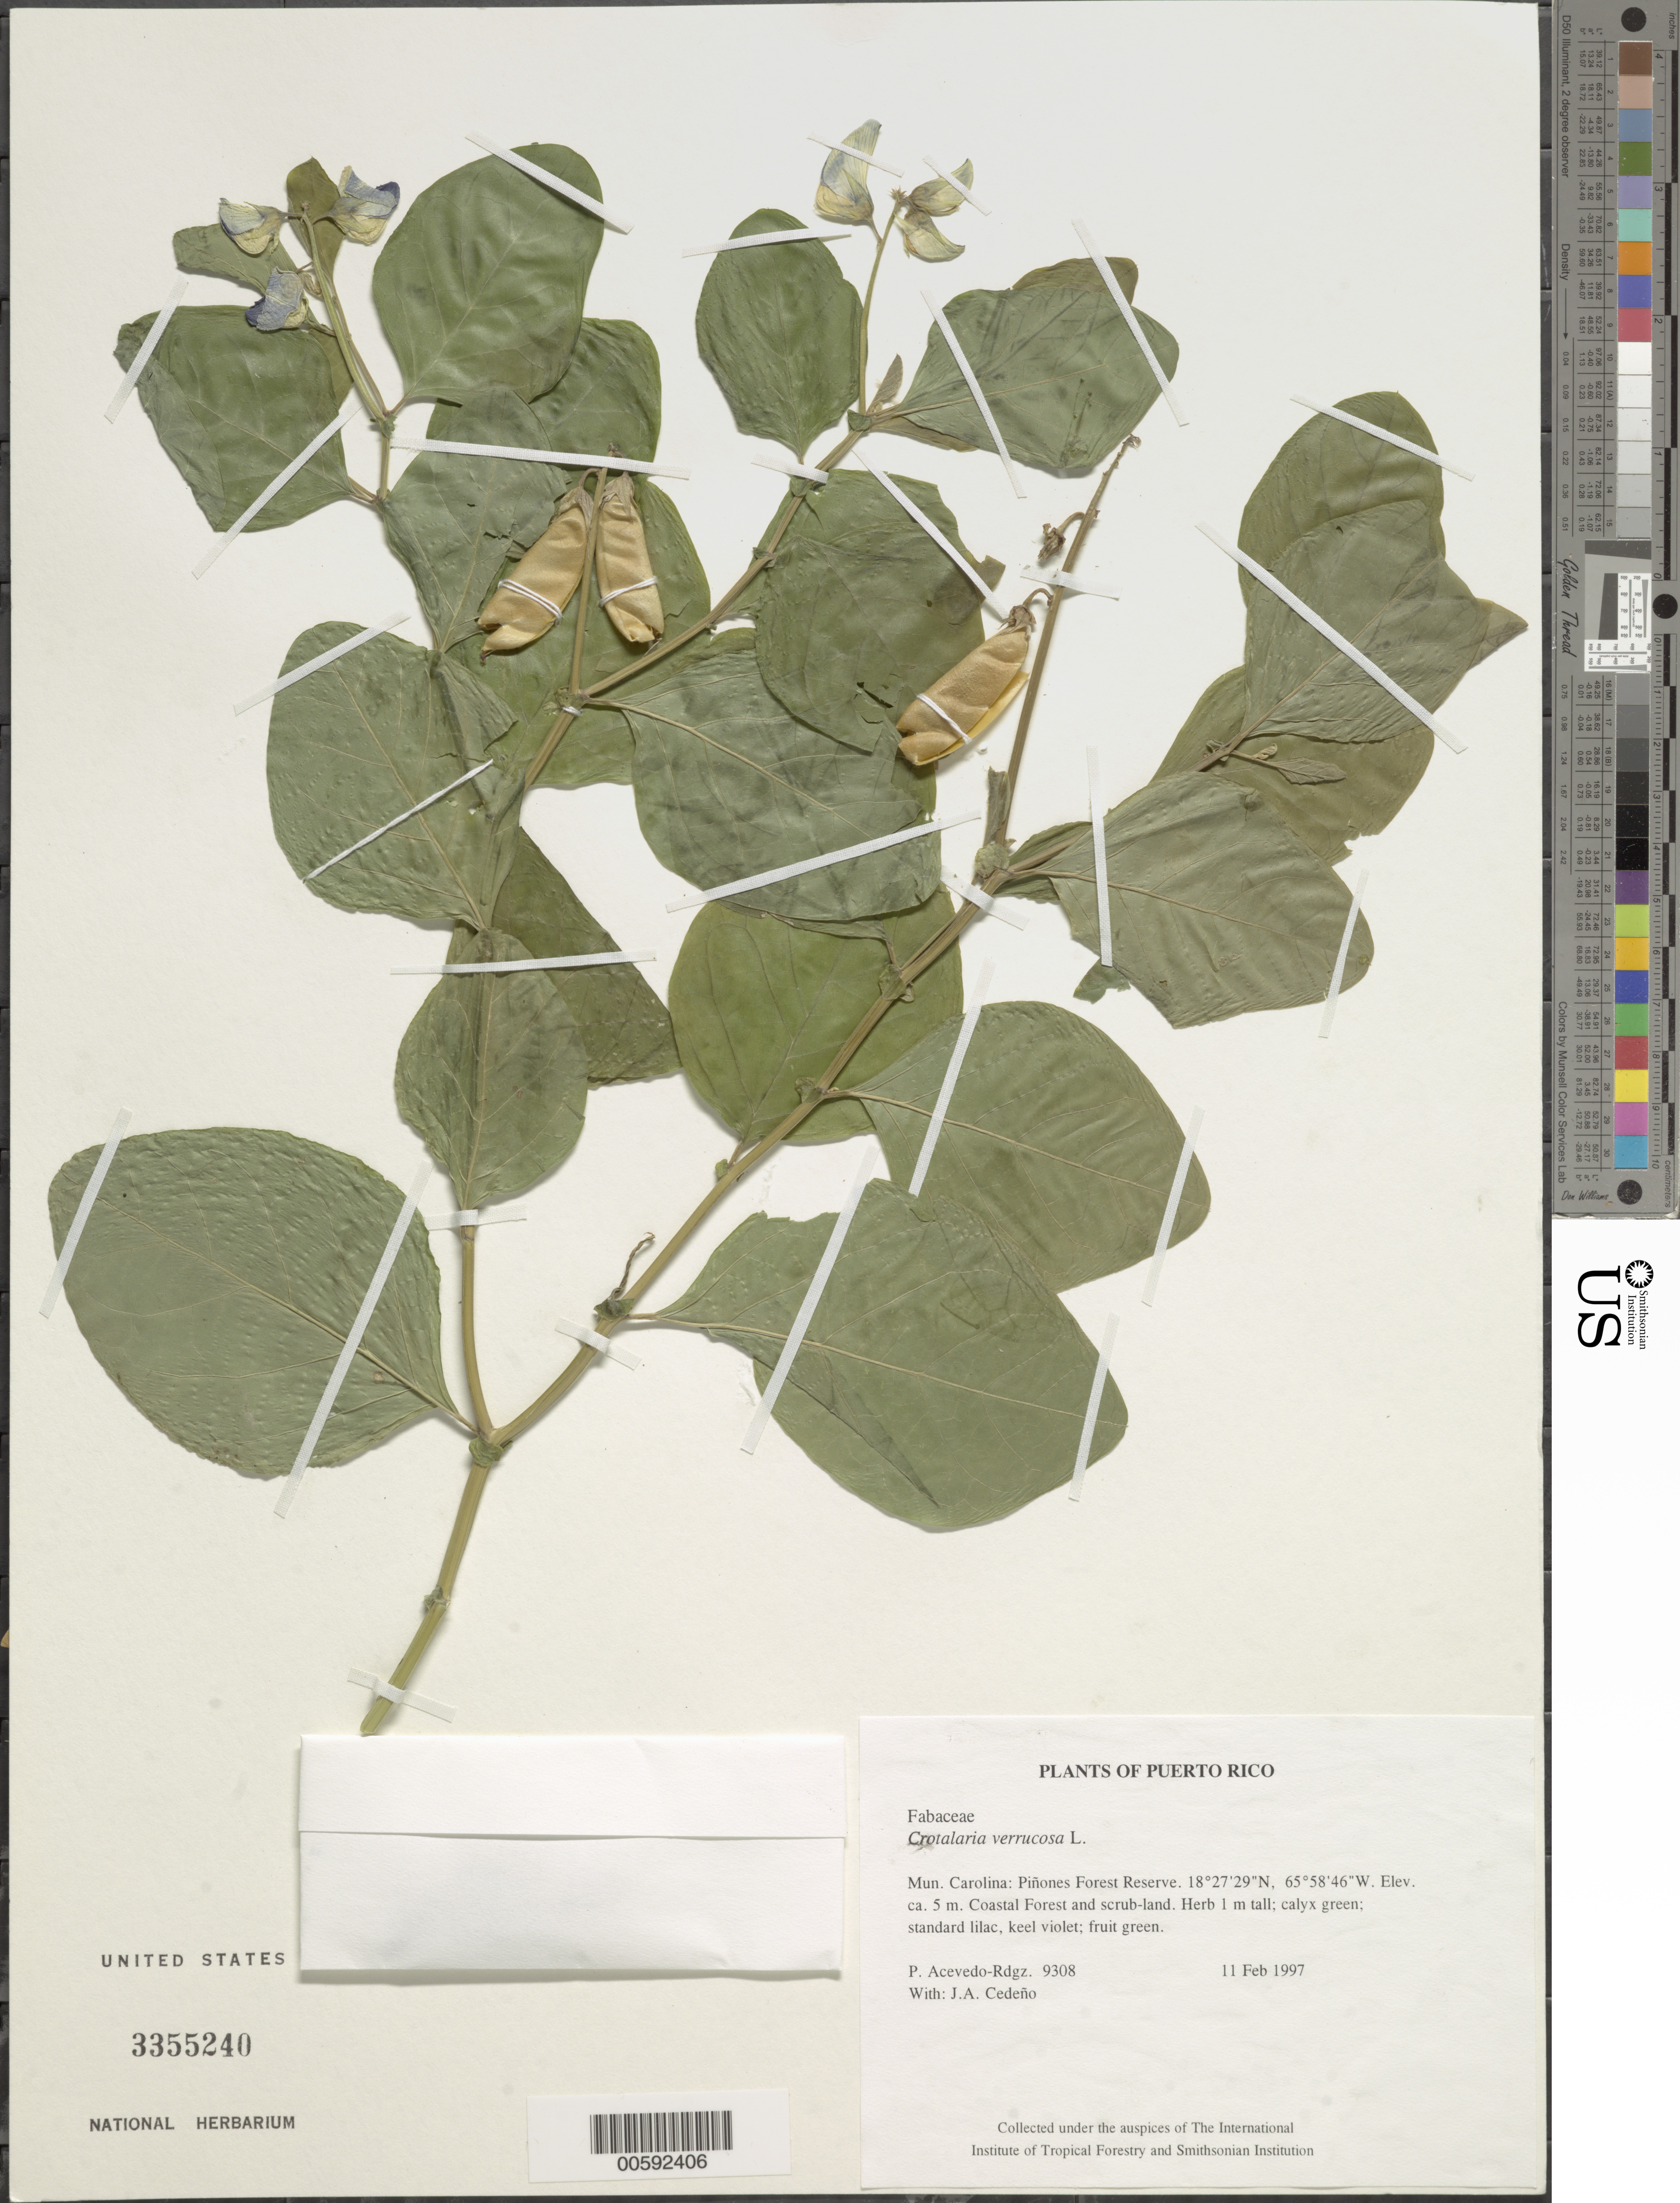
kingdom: Plantae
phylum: Tracheophyta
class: Magnoliopsida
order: Fabales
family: Fabaceae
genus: Crotalaria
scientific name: Crotalaria verrucosa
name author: L.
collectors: P. Acevedo-Rodr. & J. A. Cedeño M.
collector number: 9308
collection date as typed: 11 Feb 1997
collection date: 1997-02-11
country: Puerto Rico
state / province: Carolina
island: Puerto Rico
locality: Carolina; Piñones Forest Reserve.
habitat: Coastal Forest and scrub-land.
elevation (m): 5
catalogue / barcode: US 3355240